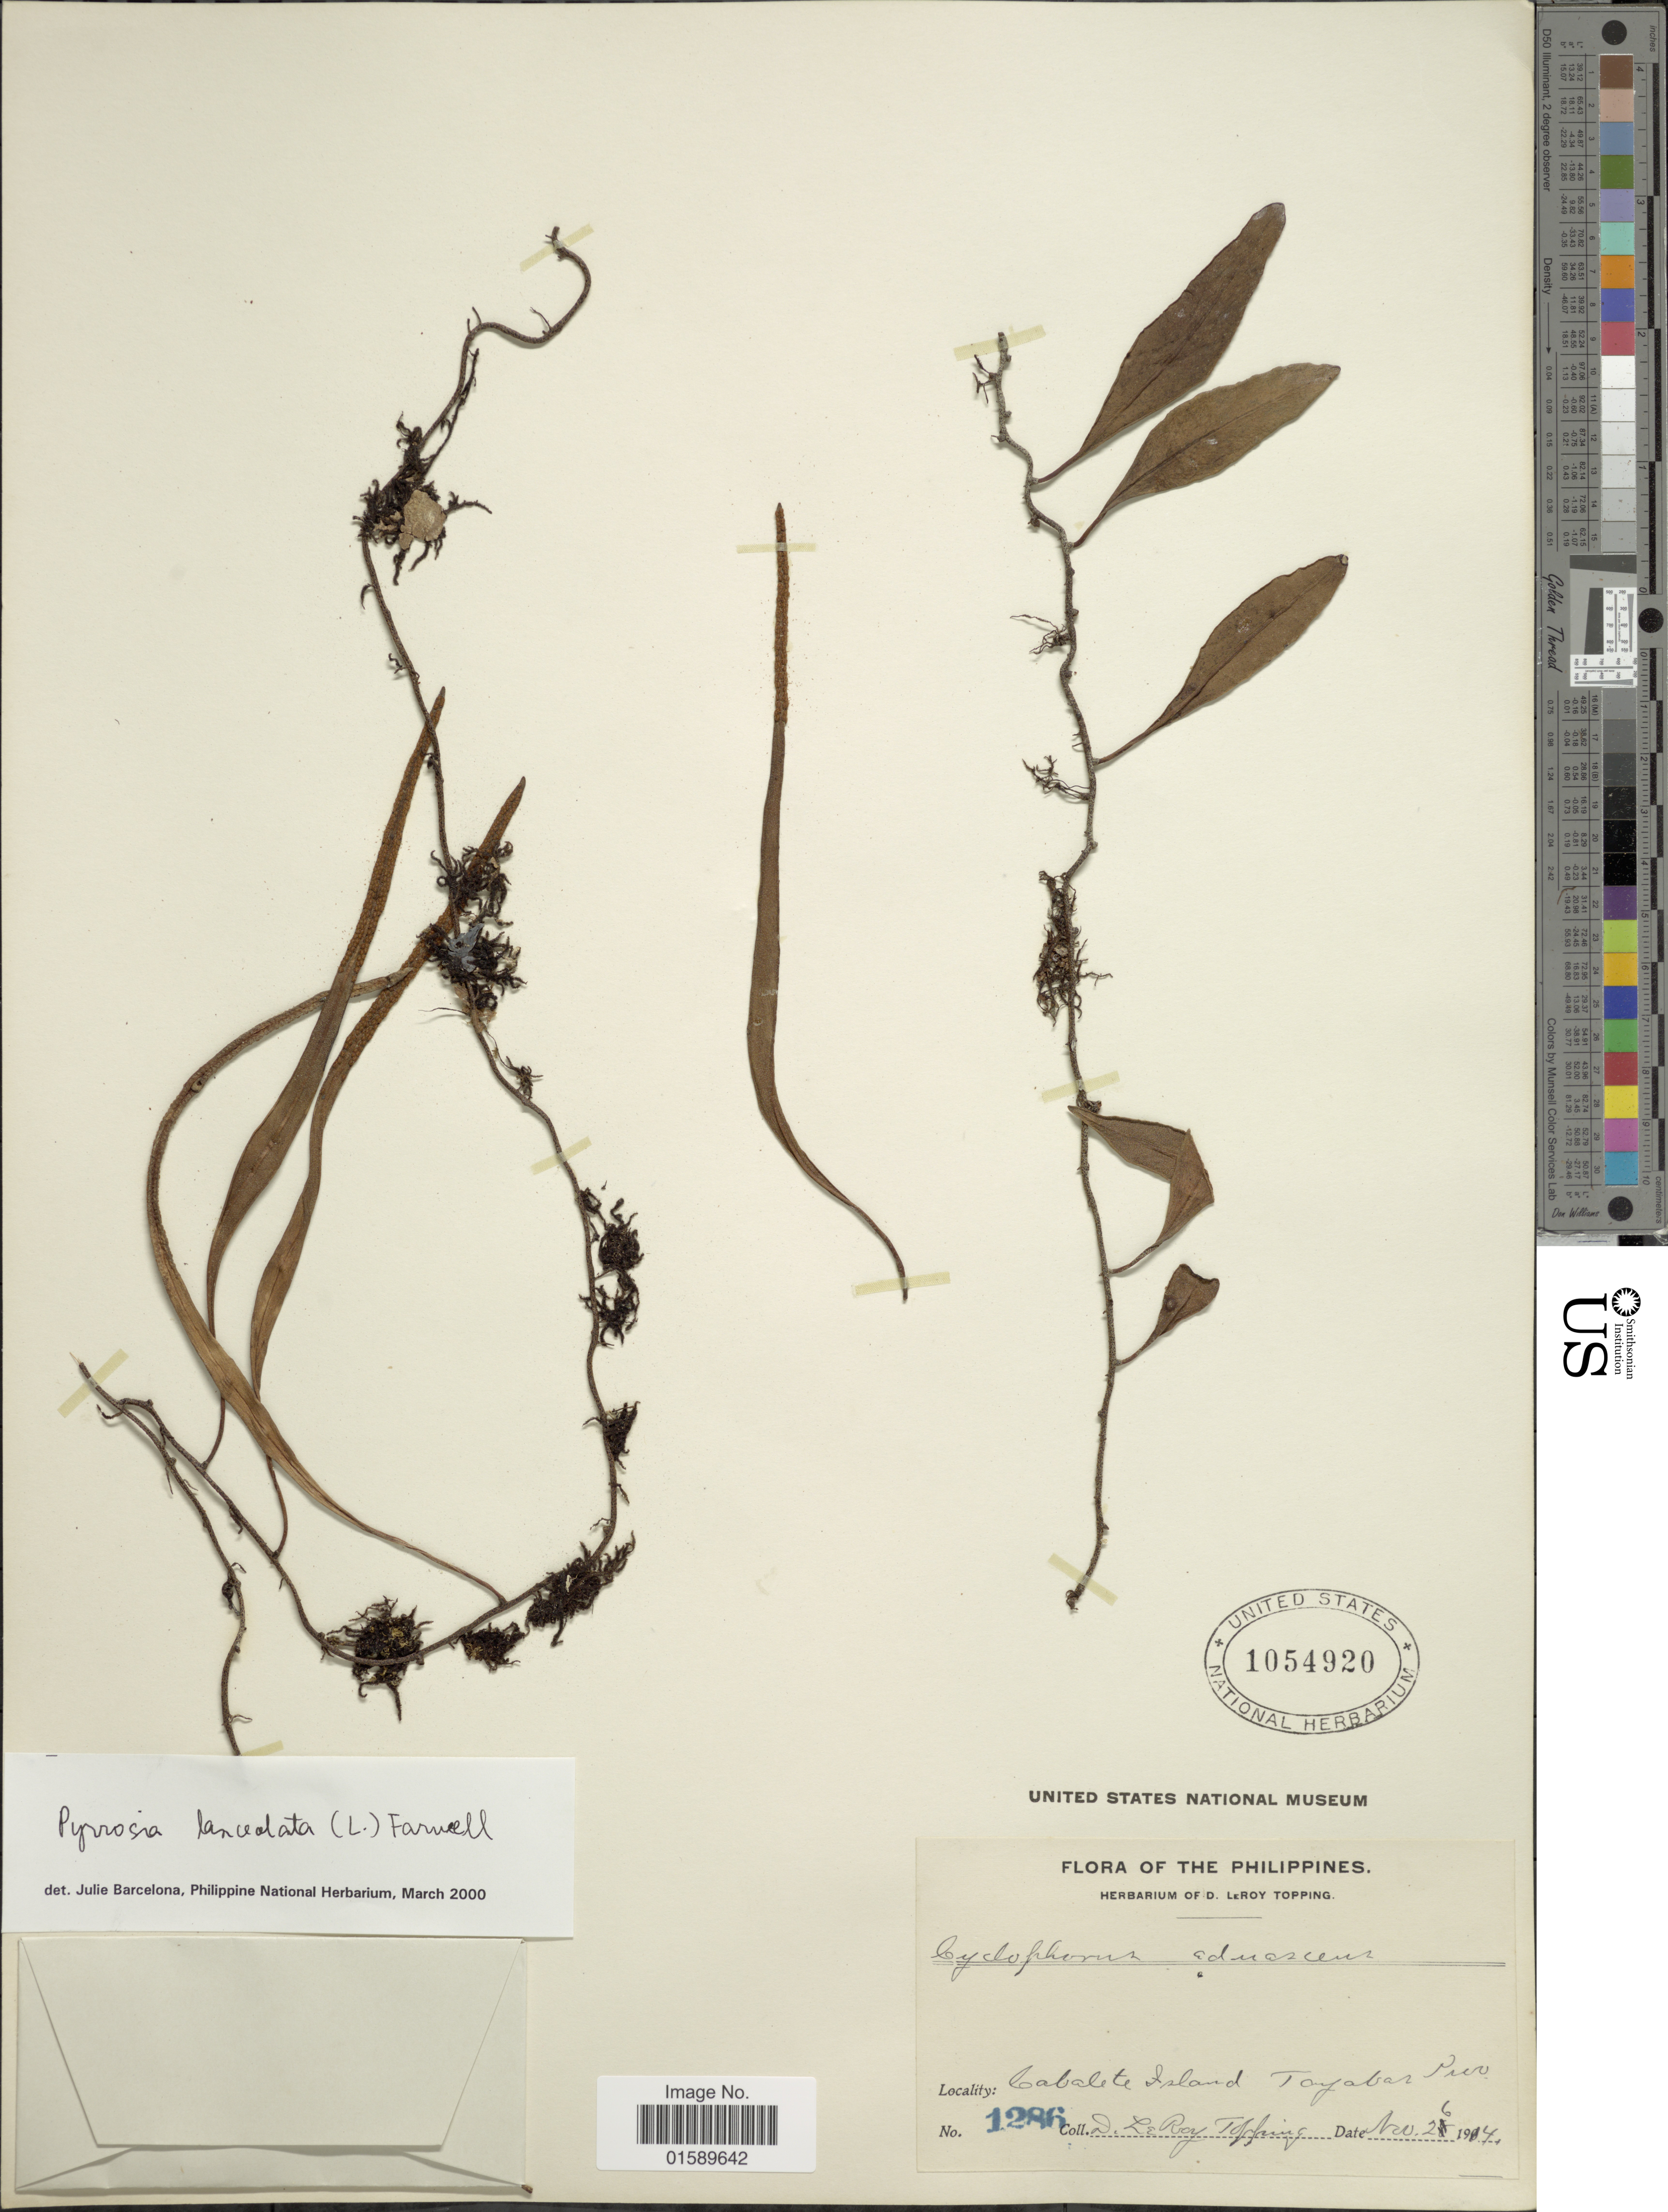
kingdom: Plantae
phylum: Tracheophyta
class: Polypodiopsida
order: Polypodiales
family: Polypodiaceae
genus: Pyrrosia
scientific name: Pyrrosia lanceolata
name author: (L.) Farw.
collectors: D. L. Topping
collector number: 1286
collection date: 1914-11-26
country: Philippines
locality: Cabalete Island Tayabar Prov.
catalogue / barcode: US 1054920